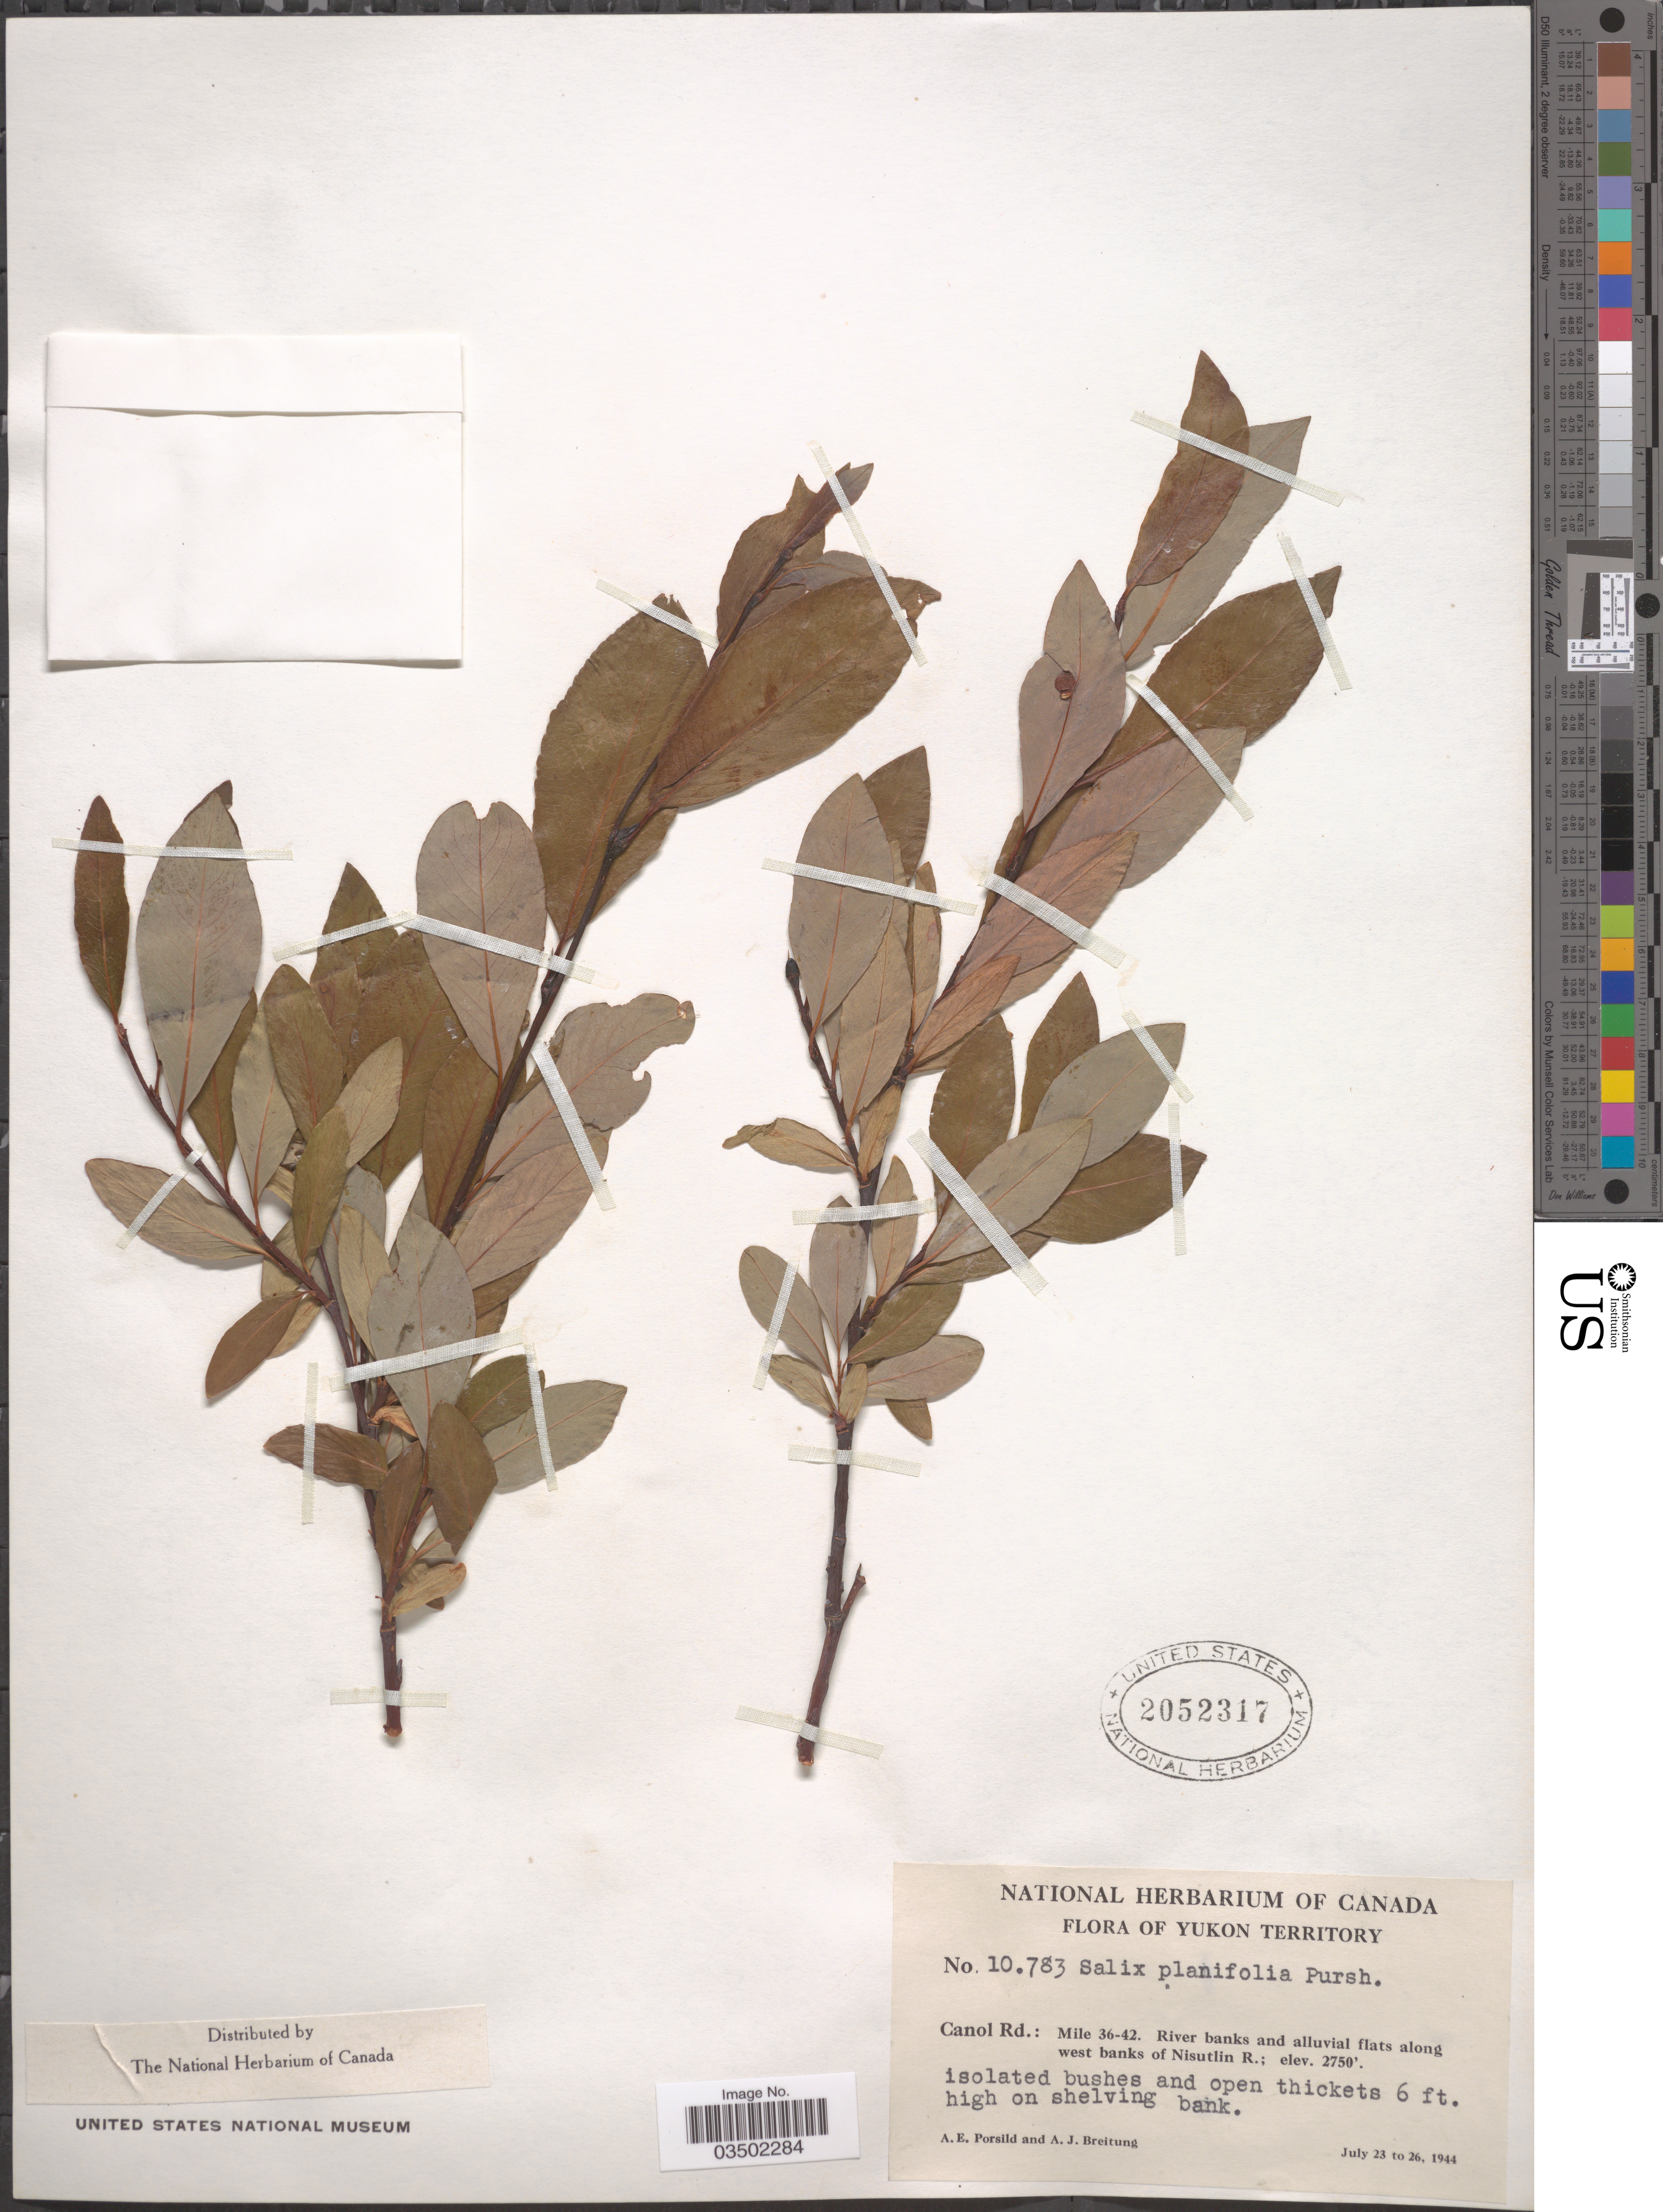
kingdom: Plantae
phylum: Tracheophyta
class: Magnoliopsida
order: Malpighiales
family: Salicaceae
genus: Salix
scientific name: Salix planifolia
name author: Pursh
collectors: A. E. Porsild & A. Breitung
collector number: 10783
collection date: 1944-07-23/1944-07-26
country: Canada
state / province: Yukon Territory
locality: Canol Rd.: Mile 36-42. River banks and alluvial flats along west banks of Nisutlin R.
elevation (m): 838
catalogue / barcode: US 2052317